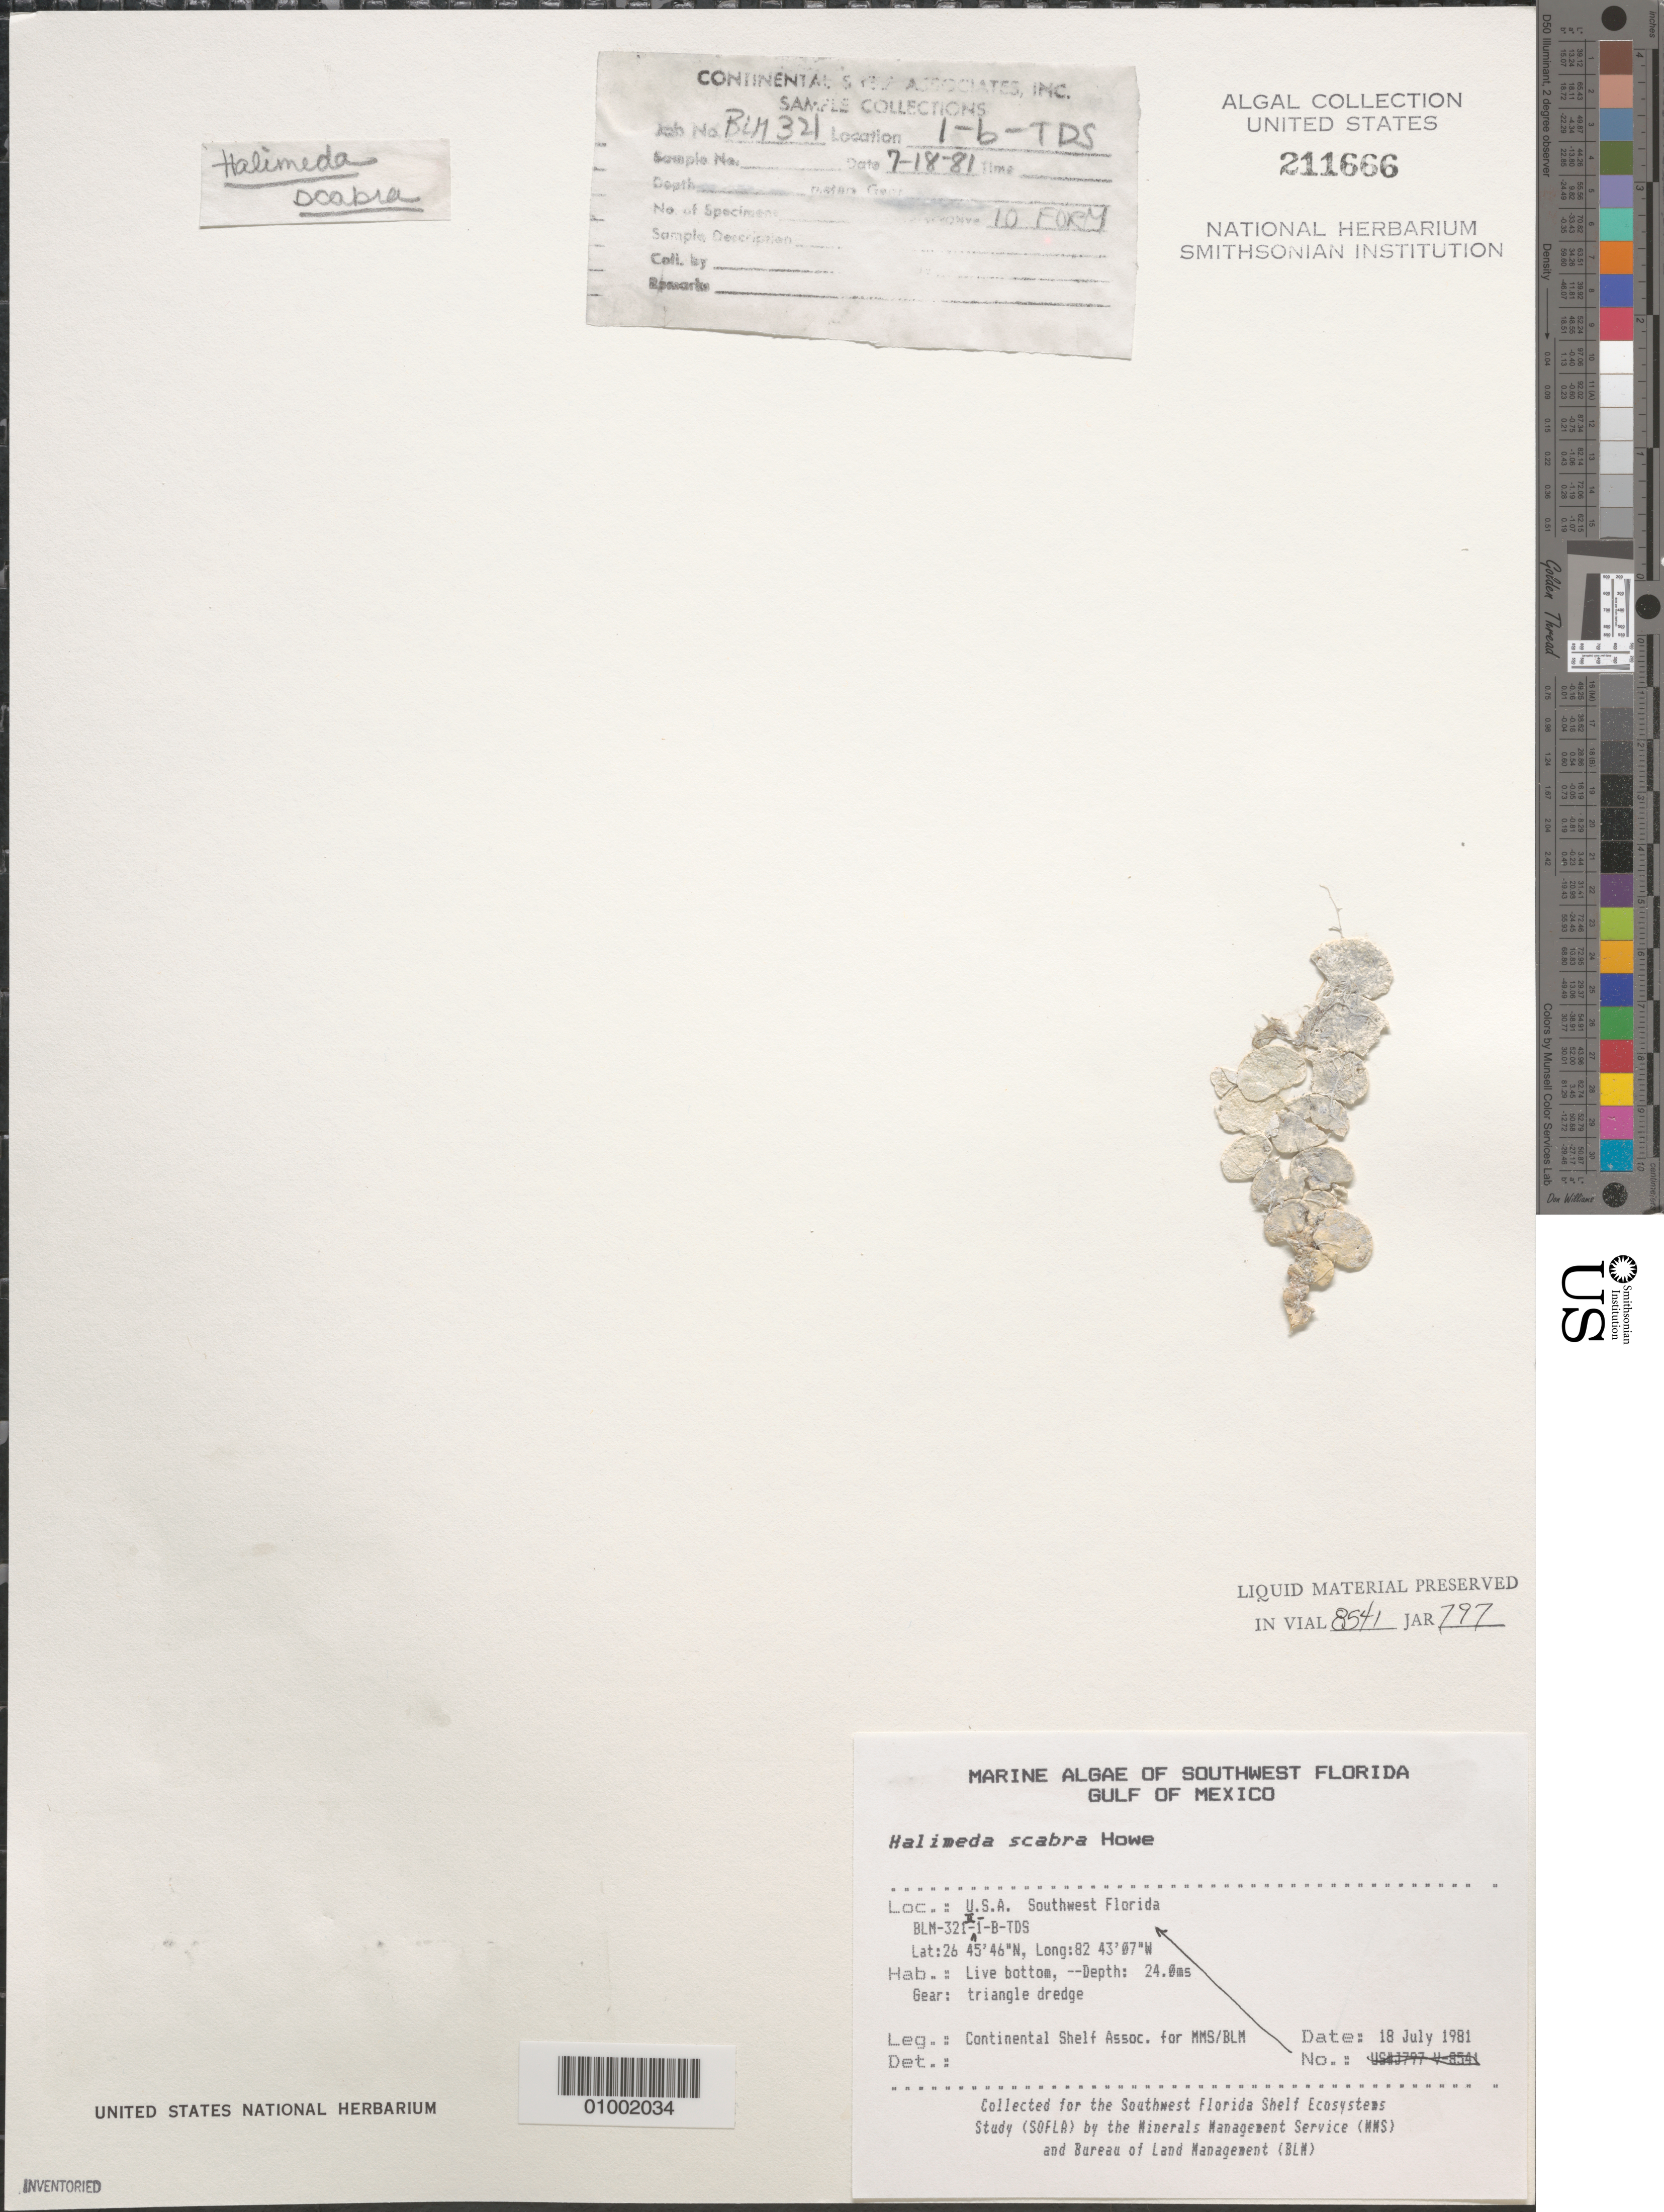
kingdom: Plantae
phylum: Chlorophyta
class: Ulvophyceae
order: Bryopsidales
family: Halimedaceae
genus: Halimeda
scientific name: Halimeda scabra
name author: M. Howe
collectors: Continental Shelf Associates for the MMS/BLM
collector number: BLM-321-II-1-B-TDS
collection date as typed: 18 Jul 1981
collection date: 1981-07-18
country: United States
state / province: Florida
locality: Gulf of Mexico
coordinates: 26 45'46"N, 82 43'07"W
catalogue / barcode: US 211666